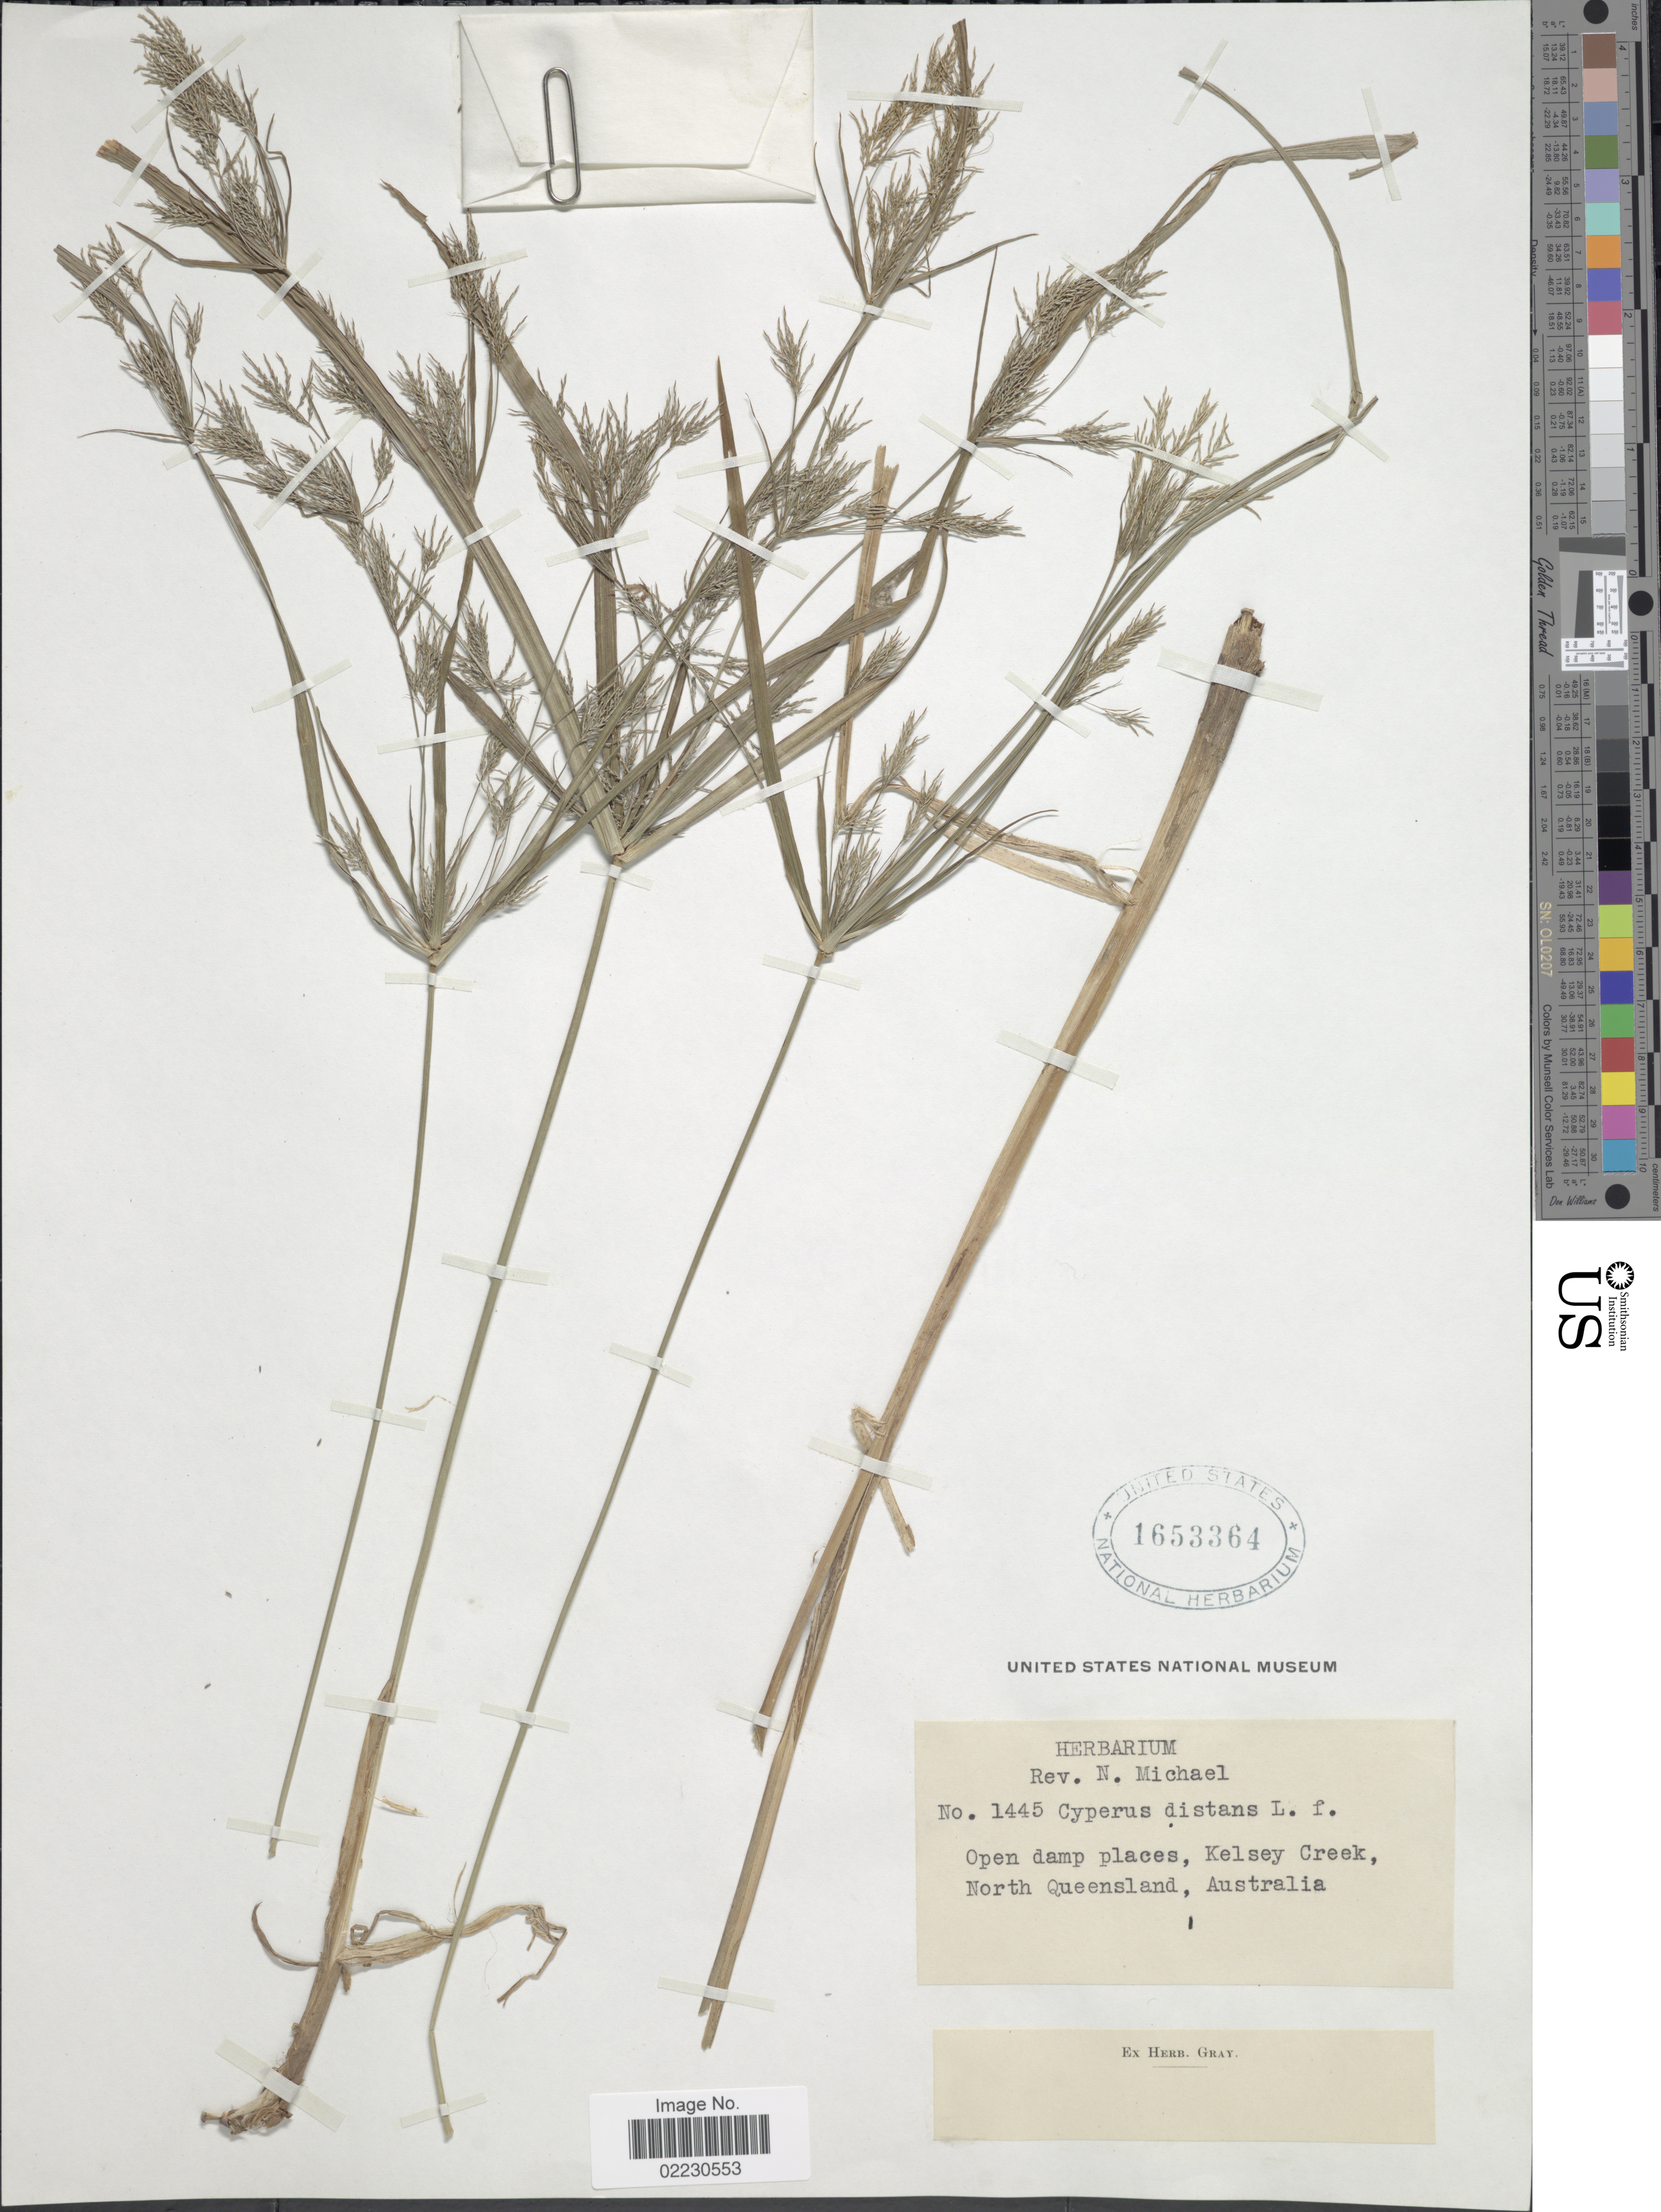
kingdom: Plantae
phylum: Tracheophyta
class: Liliopsida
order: Poales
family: Cyperaceae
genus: Cyperus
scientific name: Cyperus distans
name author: L. f.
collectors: Ex herb. Rev. N. Michael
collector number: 1445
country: Australia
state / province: Queensland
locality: Open damp places, Kelsey Creek, North Queensland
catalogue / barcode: US 1653364